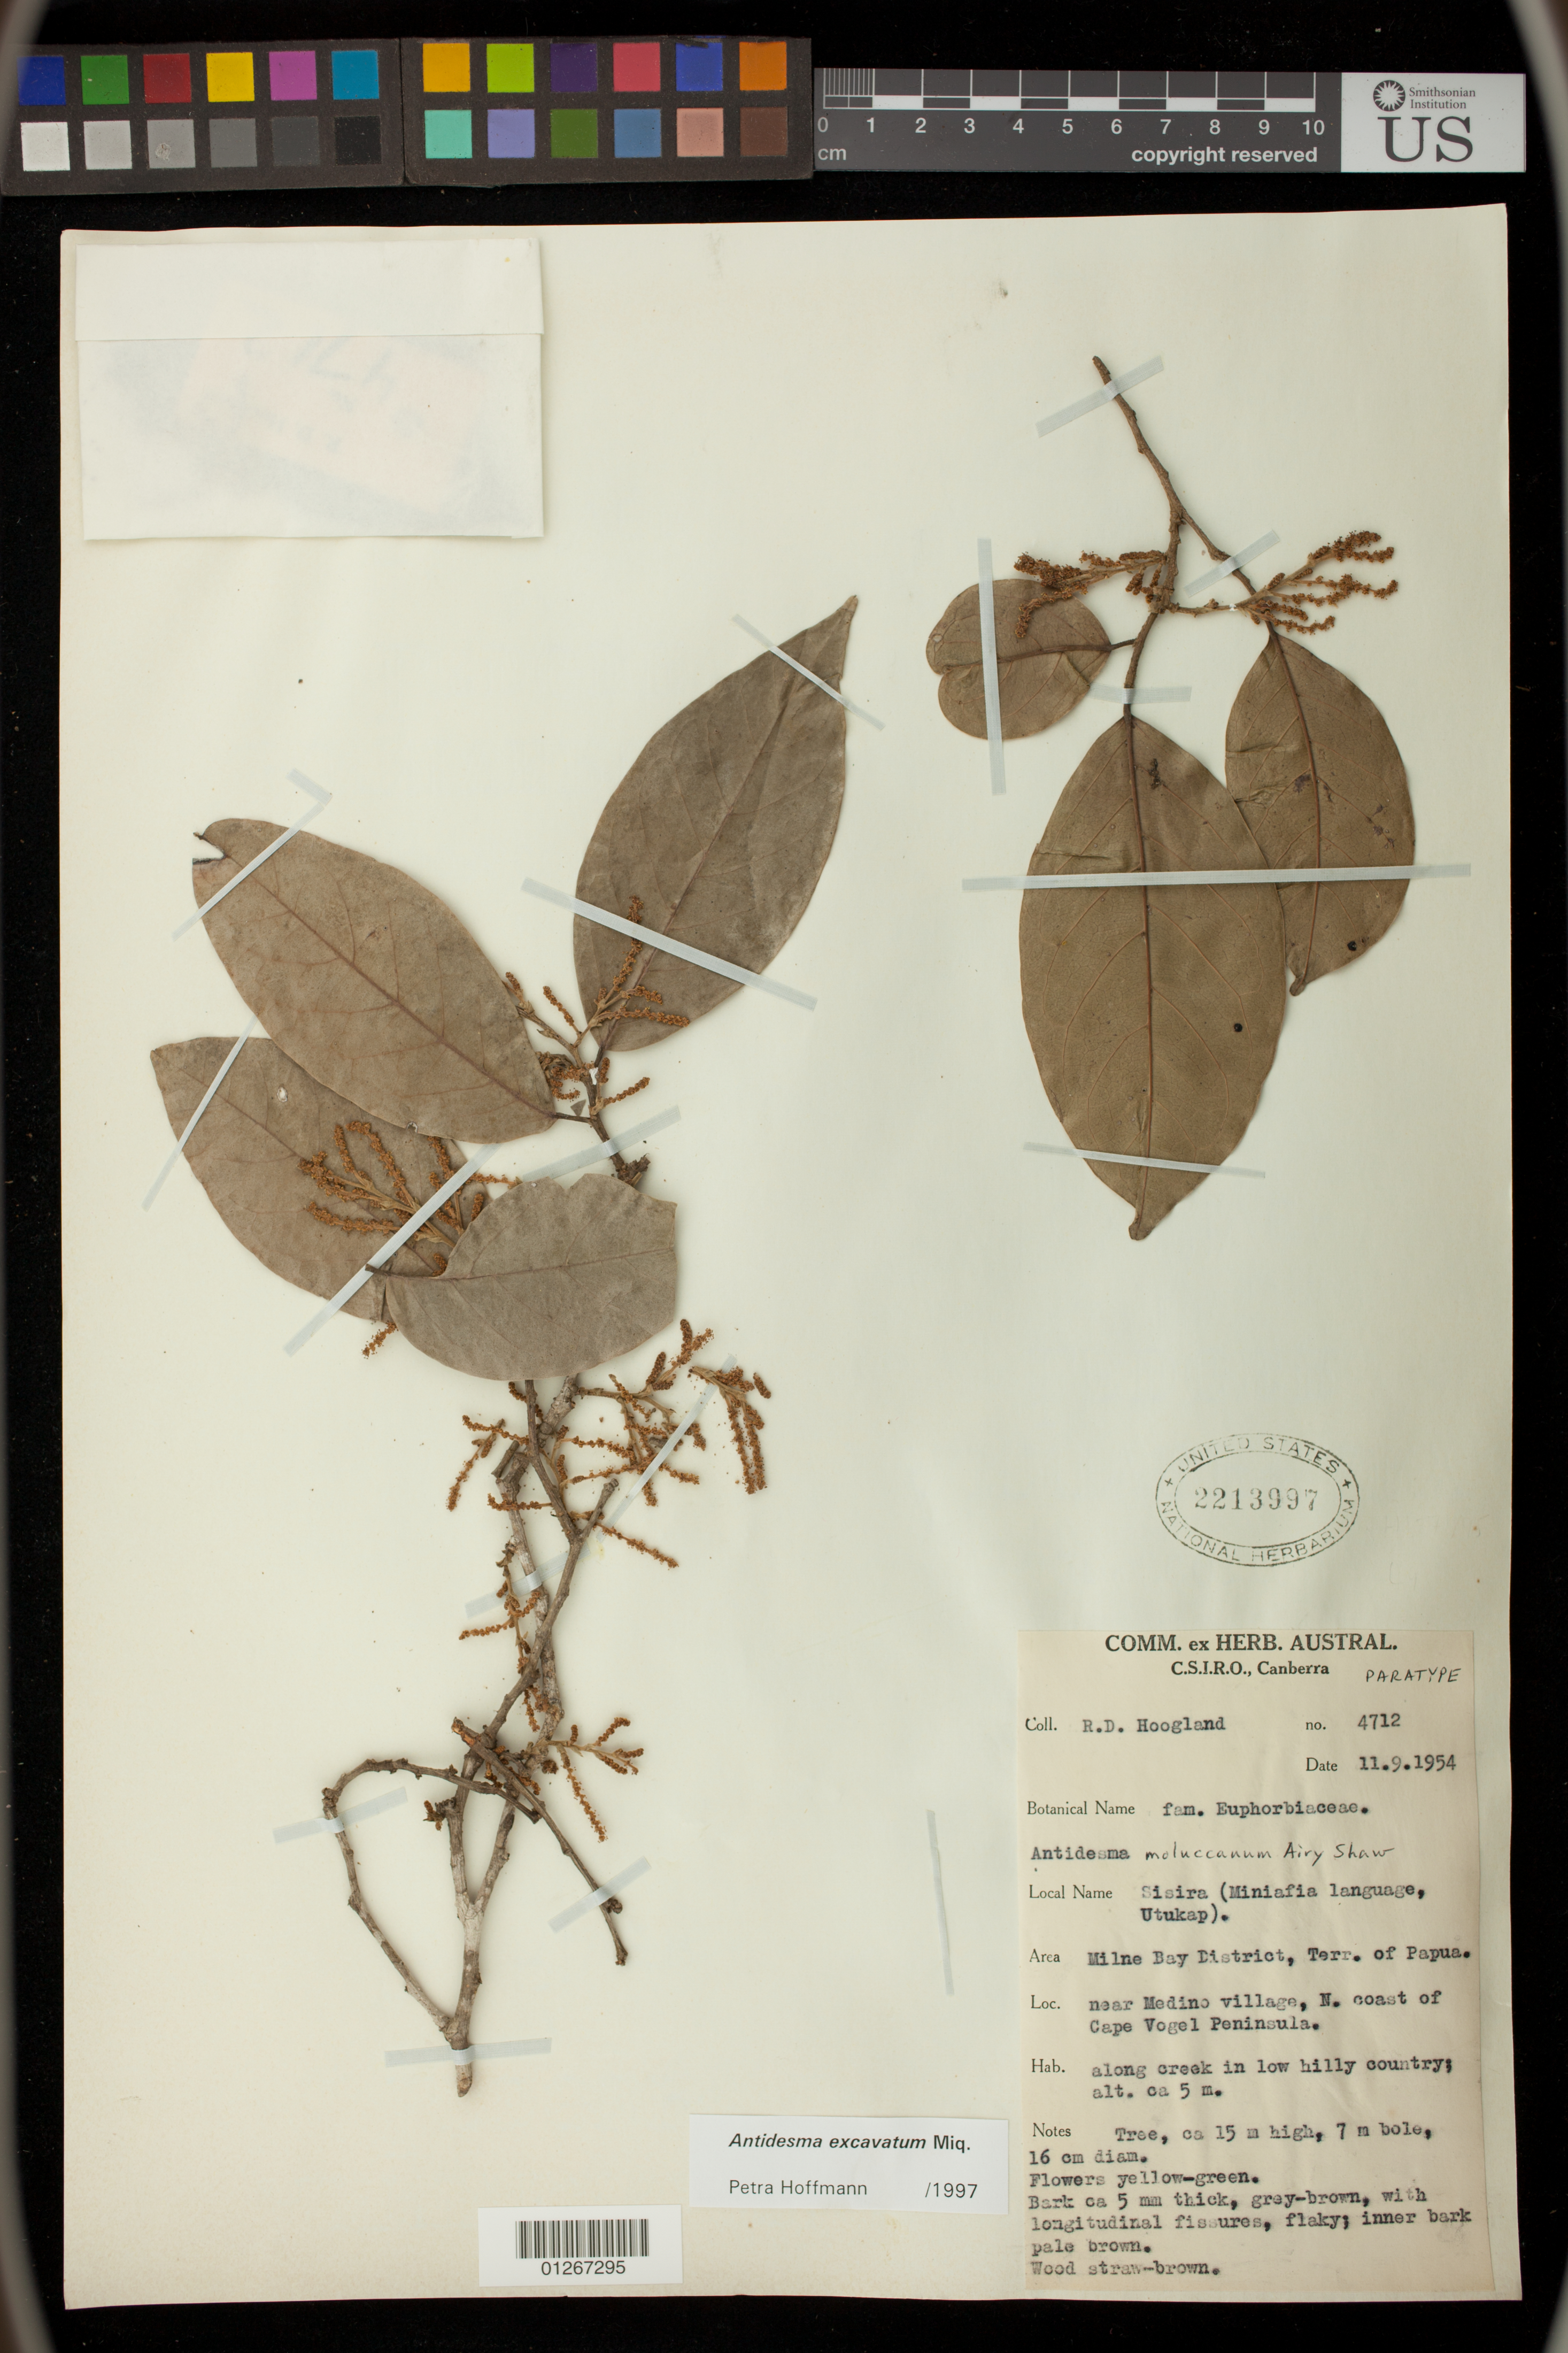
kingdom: Plantae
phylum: Tracheophyta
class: Magnoliopsida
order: Malpighiales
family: Phyllanthaceae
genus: Antidesma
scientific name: Antidesma excavatum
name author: Miq.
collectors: R. D. Hoogland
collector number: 4712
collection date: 1954-11-09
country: Papua New Guinea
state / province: Milne Bay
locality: near Medinoo village, N. coast of Cape Vogel Peninsula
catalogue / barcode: US 2213997